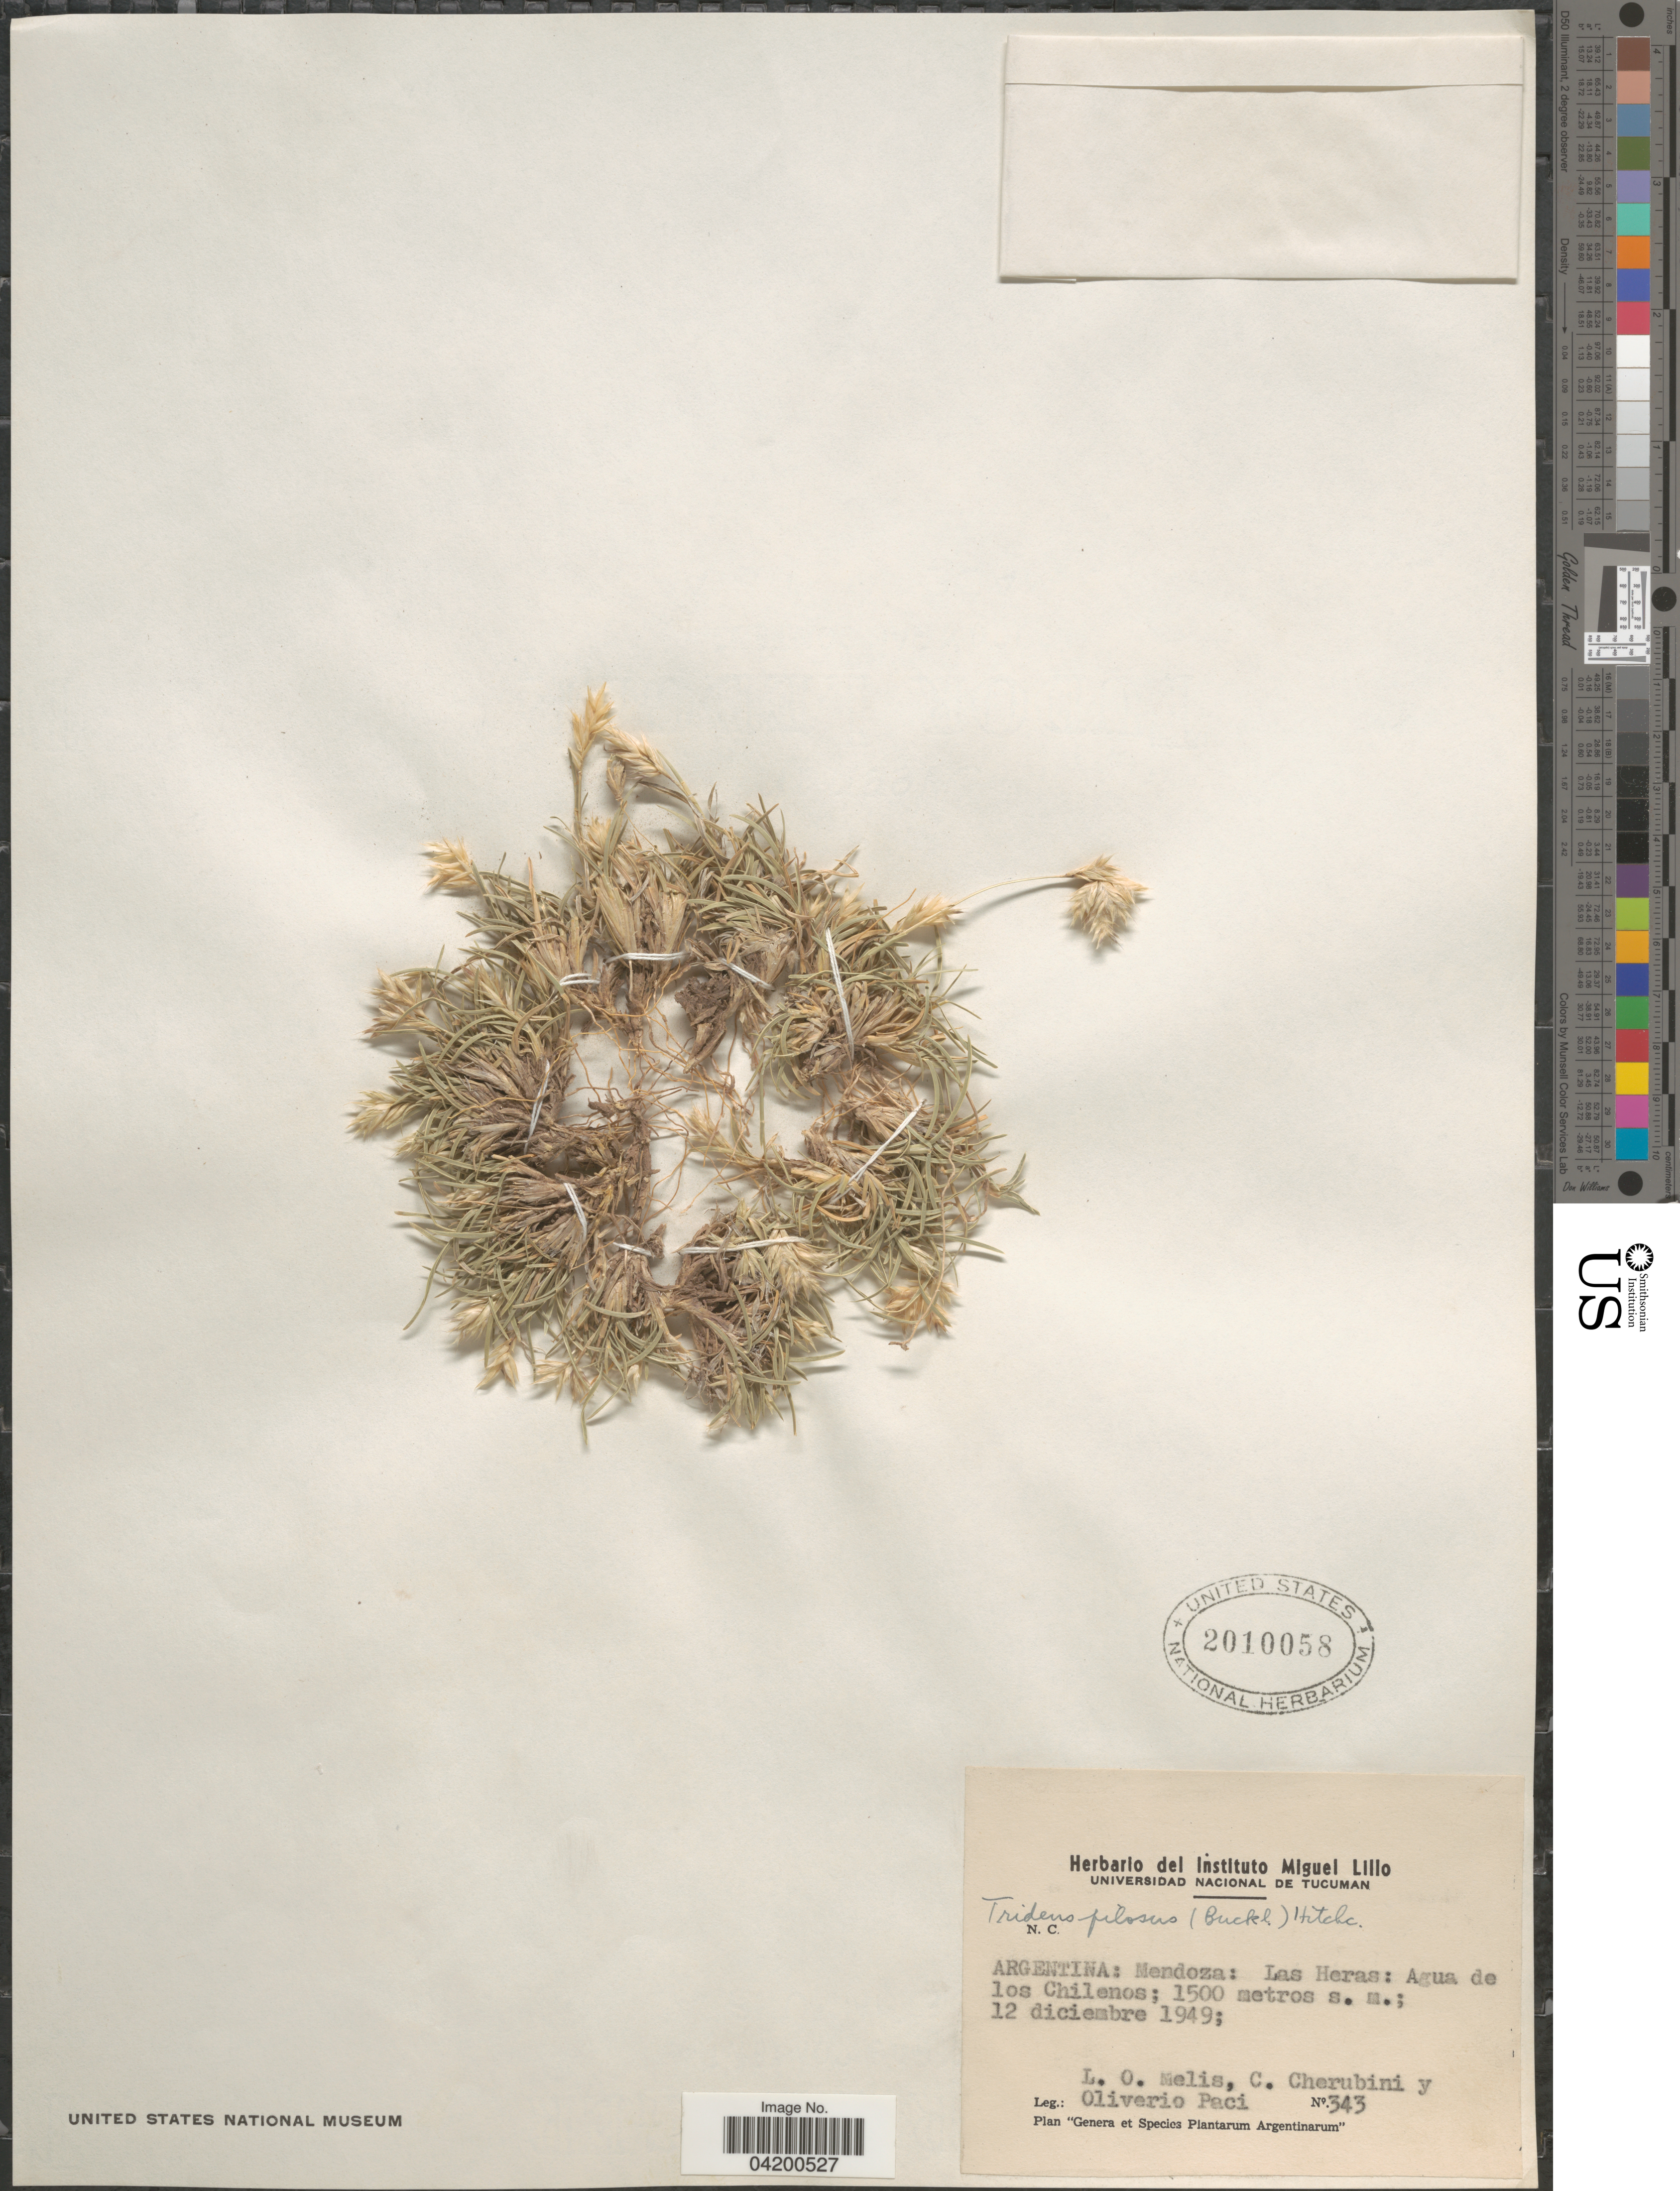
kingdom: Plantae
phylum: Tracheophyta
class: Liliopsida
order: Poales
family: Poaceae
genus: Erioneuron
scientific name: Erioneuron pilosum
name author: (Buckley) Nash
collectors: L. Melis, C. Cherubini & O. Paci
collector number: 343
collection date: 1949-12-12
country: Argentina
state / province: Mendoza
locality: Las Heras: Agua de los Chilenos.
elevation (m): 1500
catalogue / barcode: US 2010058